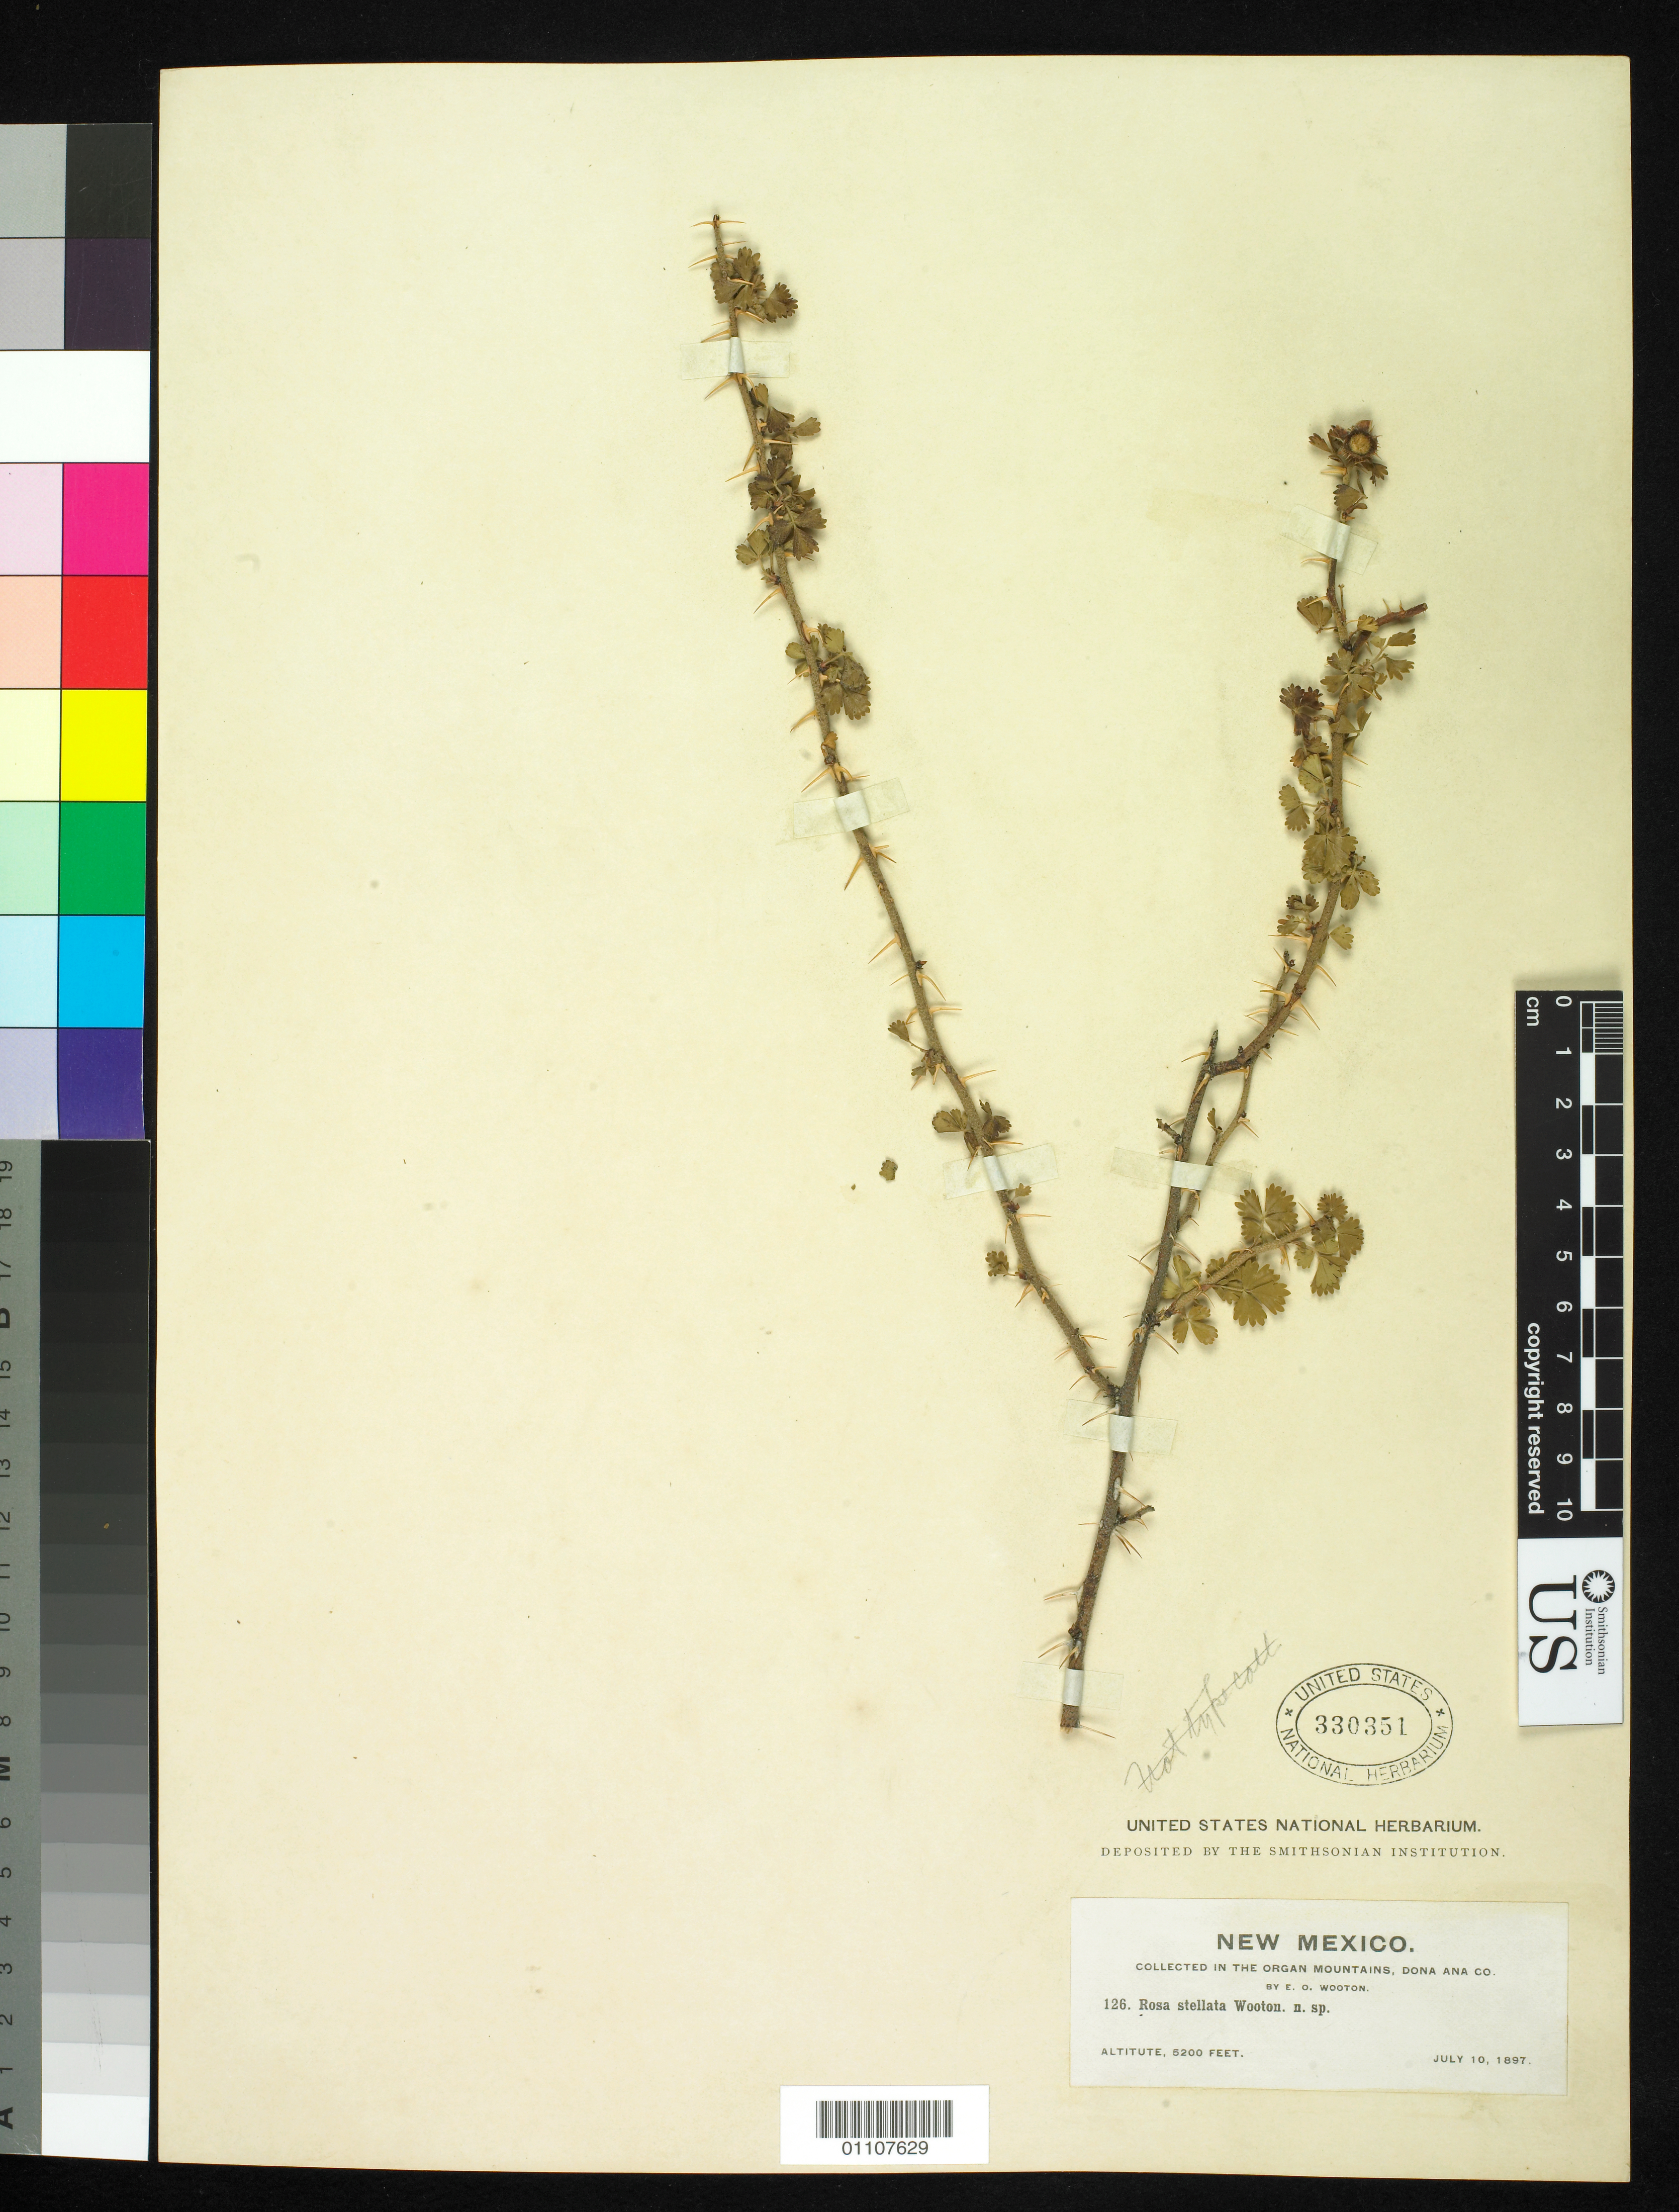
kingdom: Plantae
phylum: Tracheophyta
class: Magnoliopsida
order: Rosales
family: Rosaceae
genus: Rosa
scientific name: Rosa stellata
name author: Wooton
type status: Syntype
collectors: E. O. Wooton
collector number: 126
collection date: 1897-07-10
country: United States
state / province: New Mexico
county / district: Dona Ana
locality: In the Organ Mountains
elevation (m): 1585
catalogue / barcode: US 330351